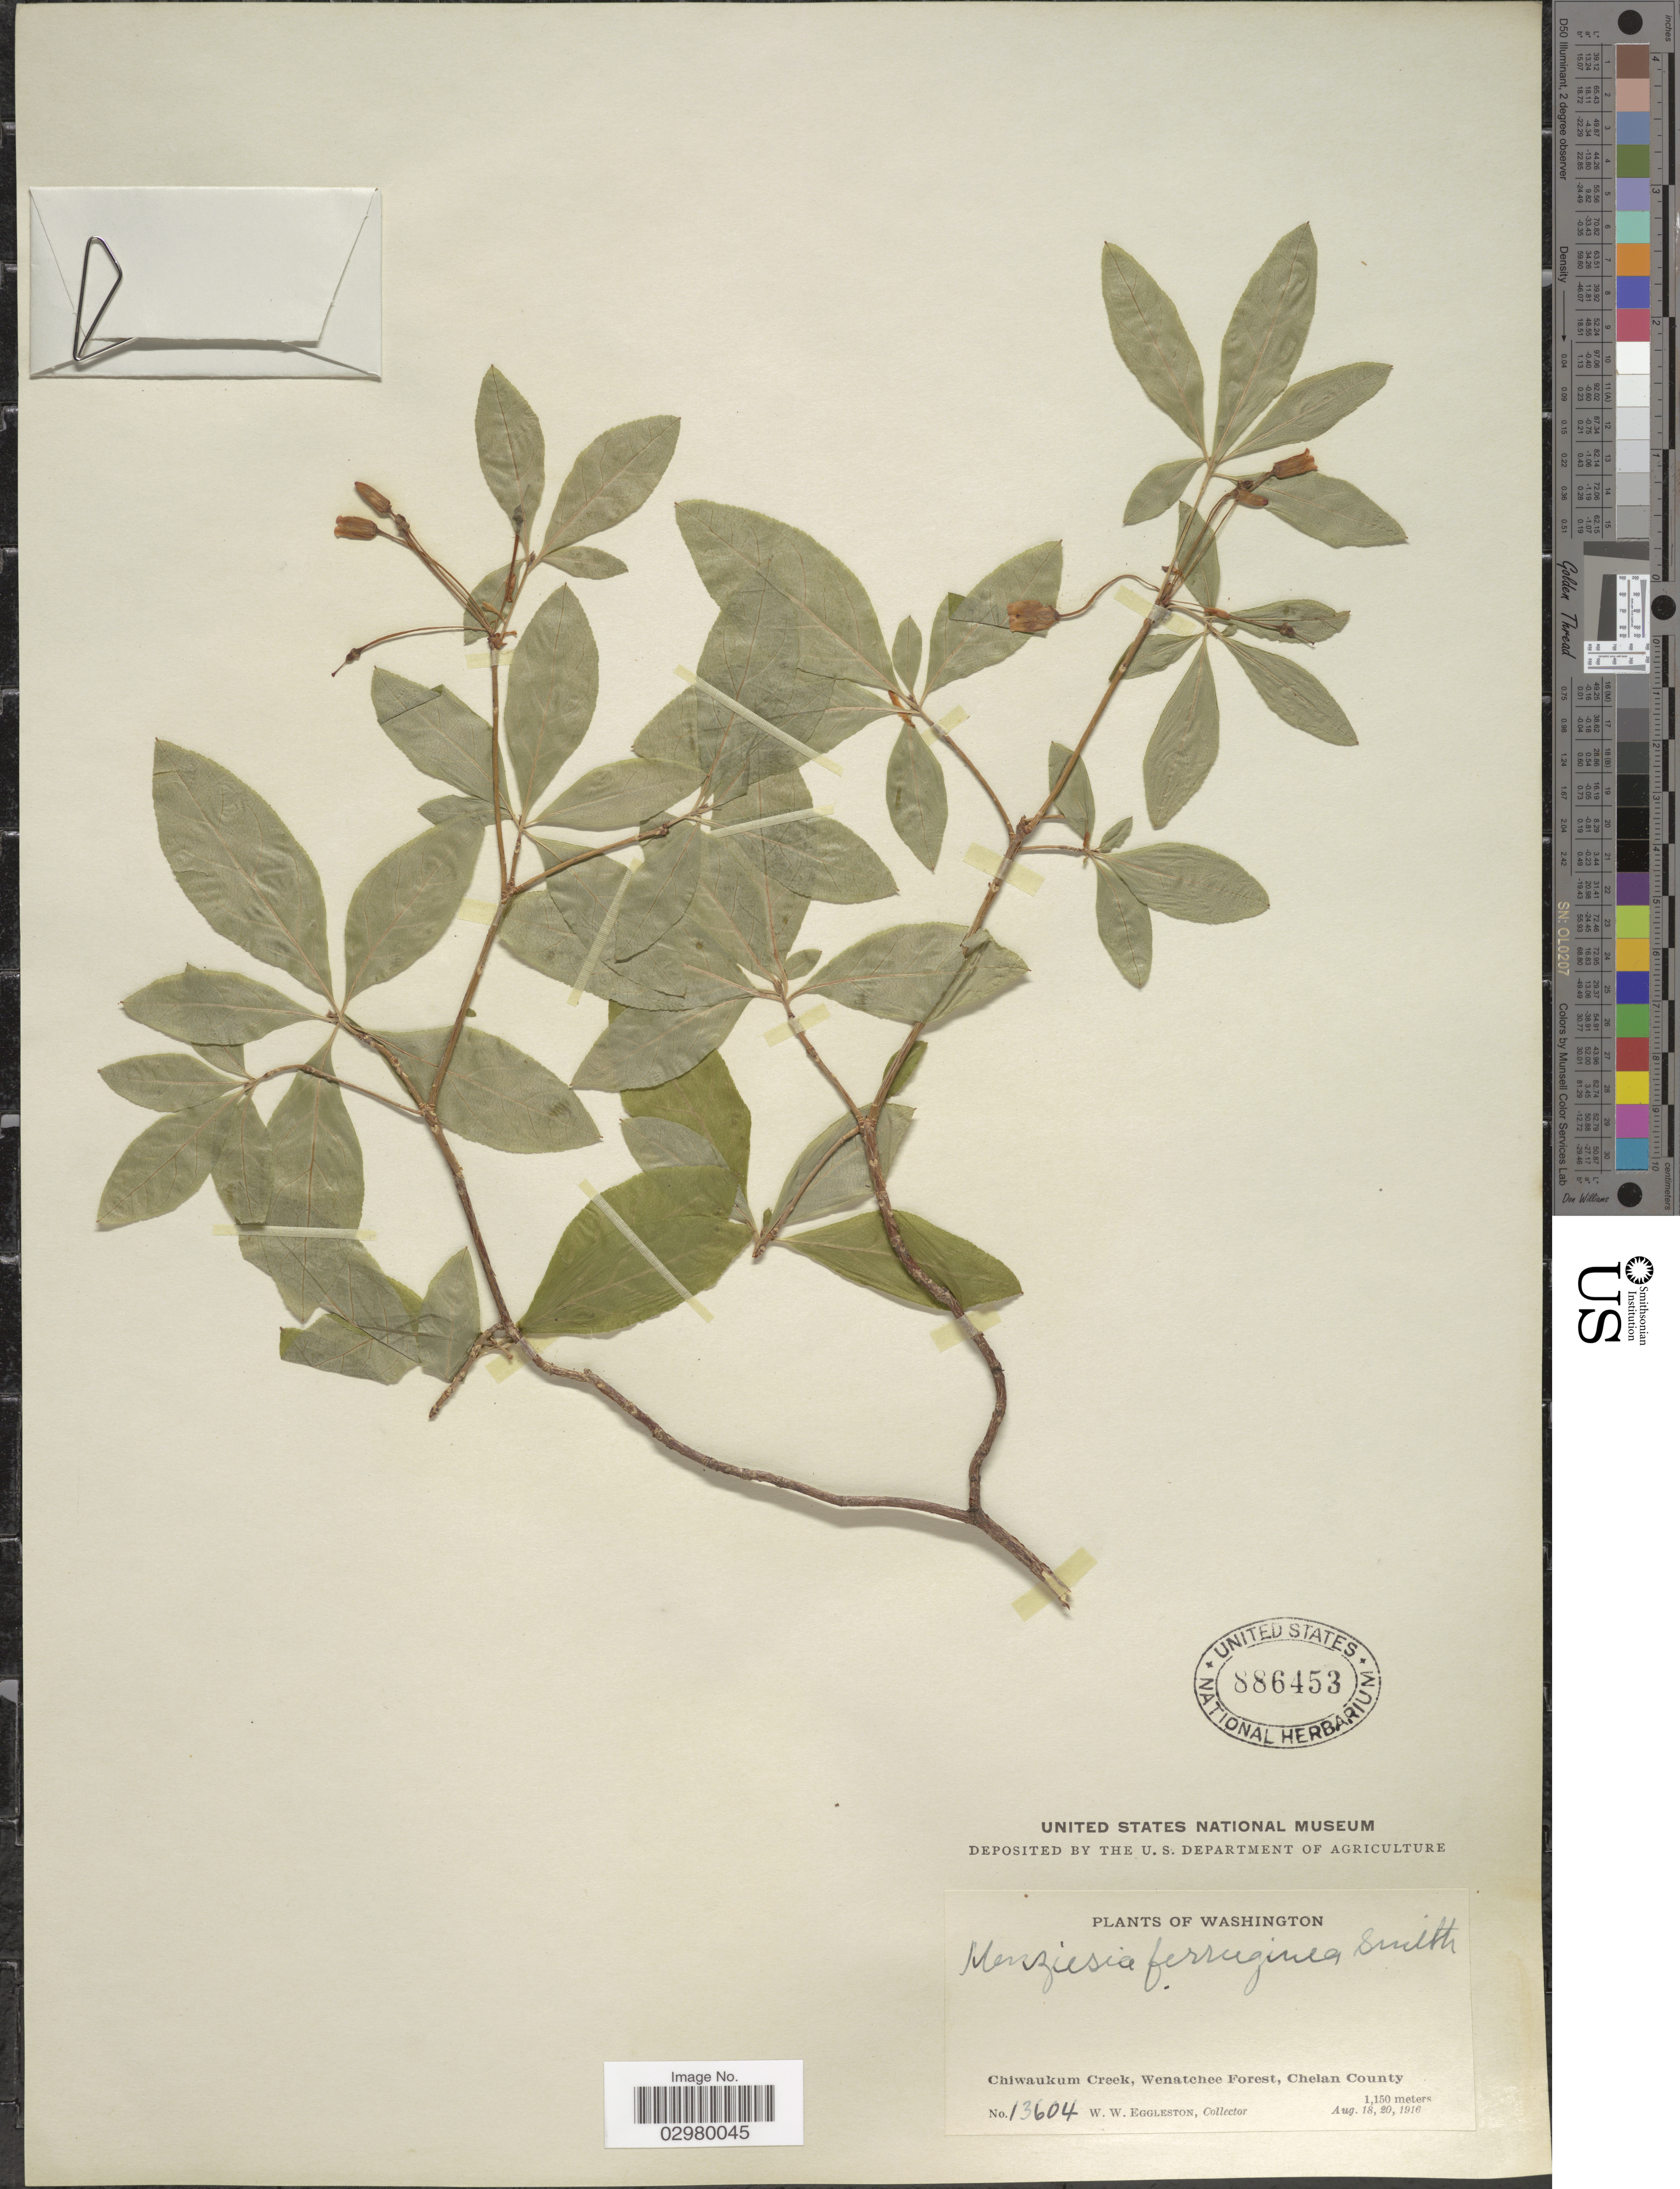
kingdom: Plantae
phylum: Tracheophyta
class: Magnoliopsida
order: Ericales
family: Ericaceae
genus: Menziesia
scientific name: Menziesia ferruginea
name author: Sm.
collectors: W. W. Eggleston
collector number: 13604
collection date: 1916-08-18/1916-08-20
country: United States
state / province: Washington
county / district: Chelan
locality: Chiwaukum Creek, Wenatchee Forest, Chelan County.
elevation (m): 1150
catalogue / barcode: US 886453